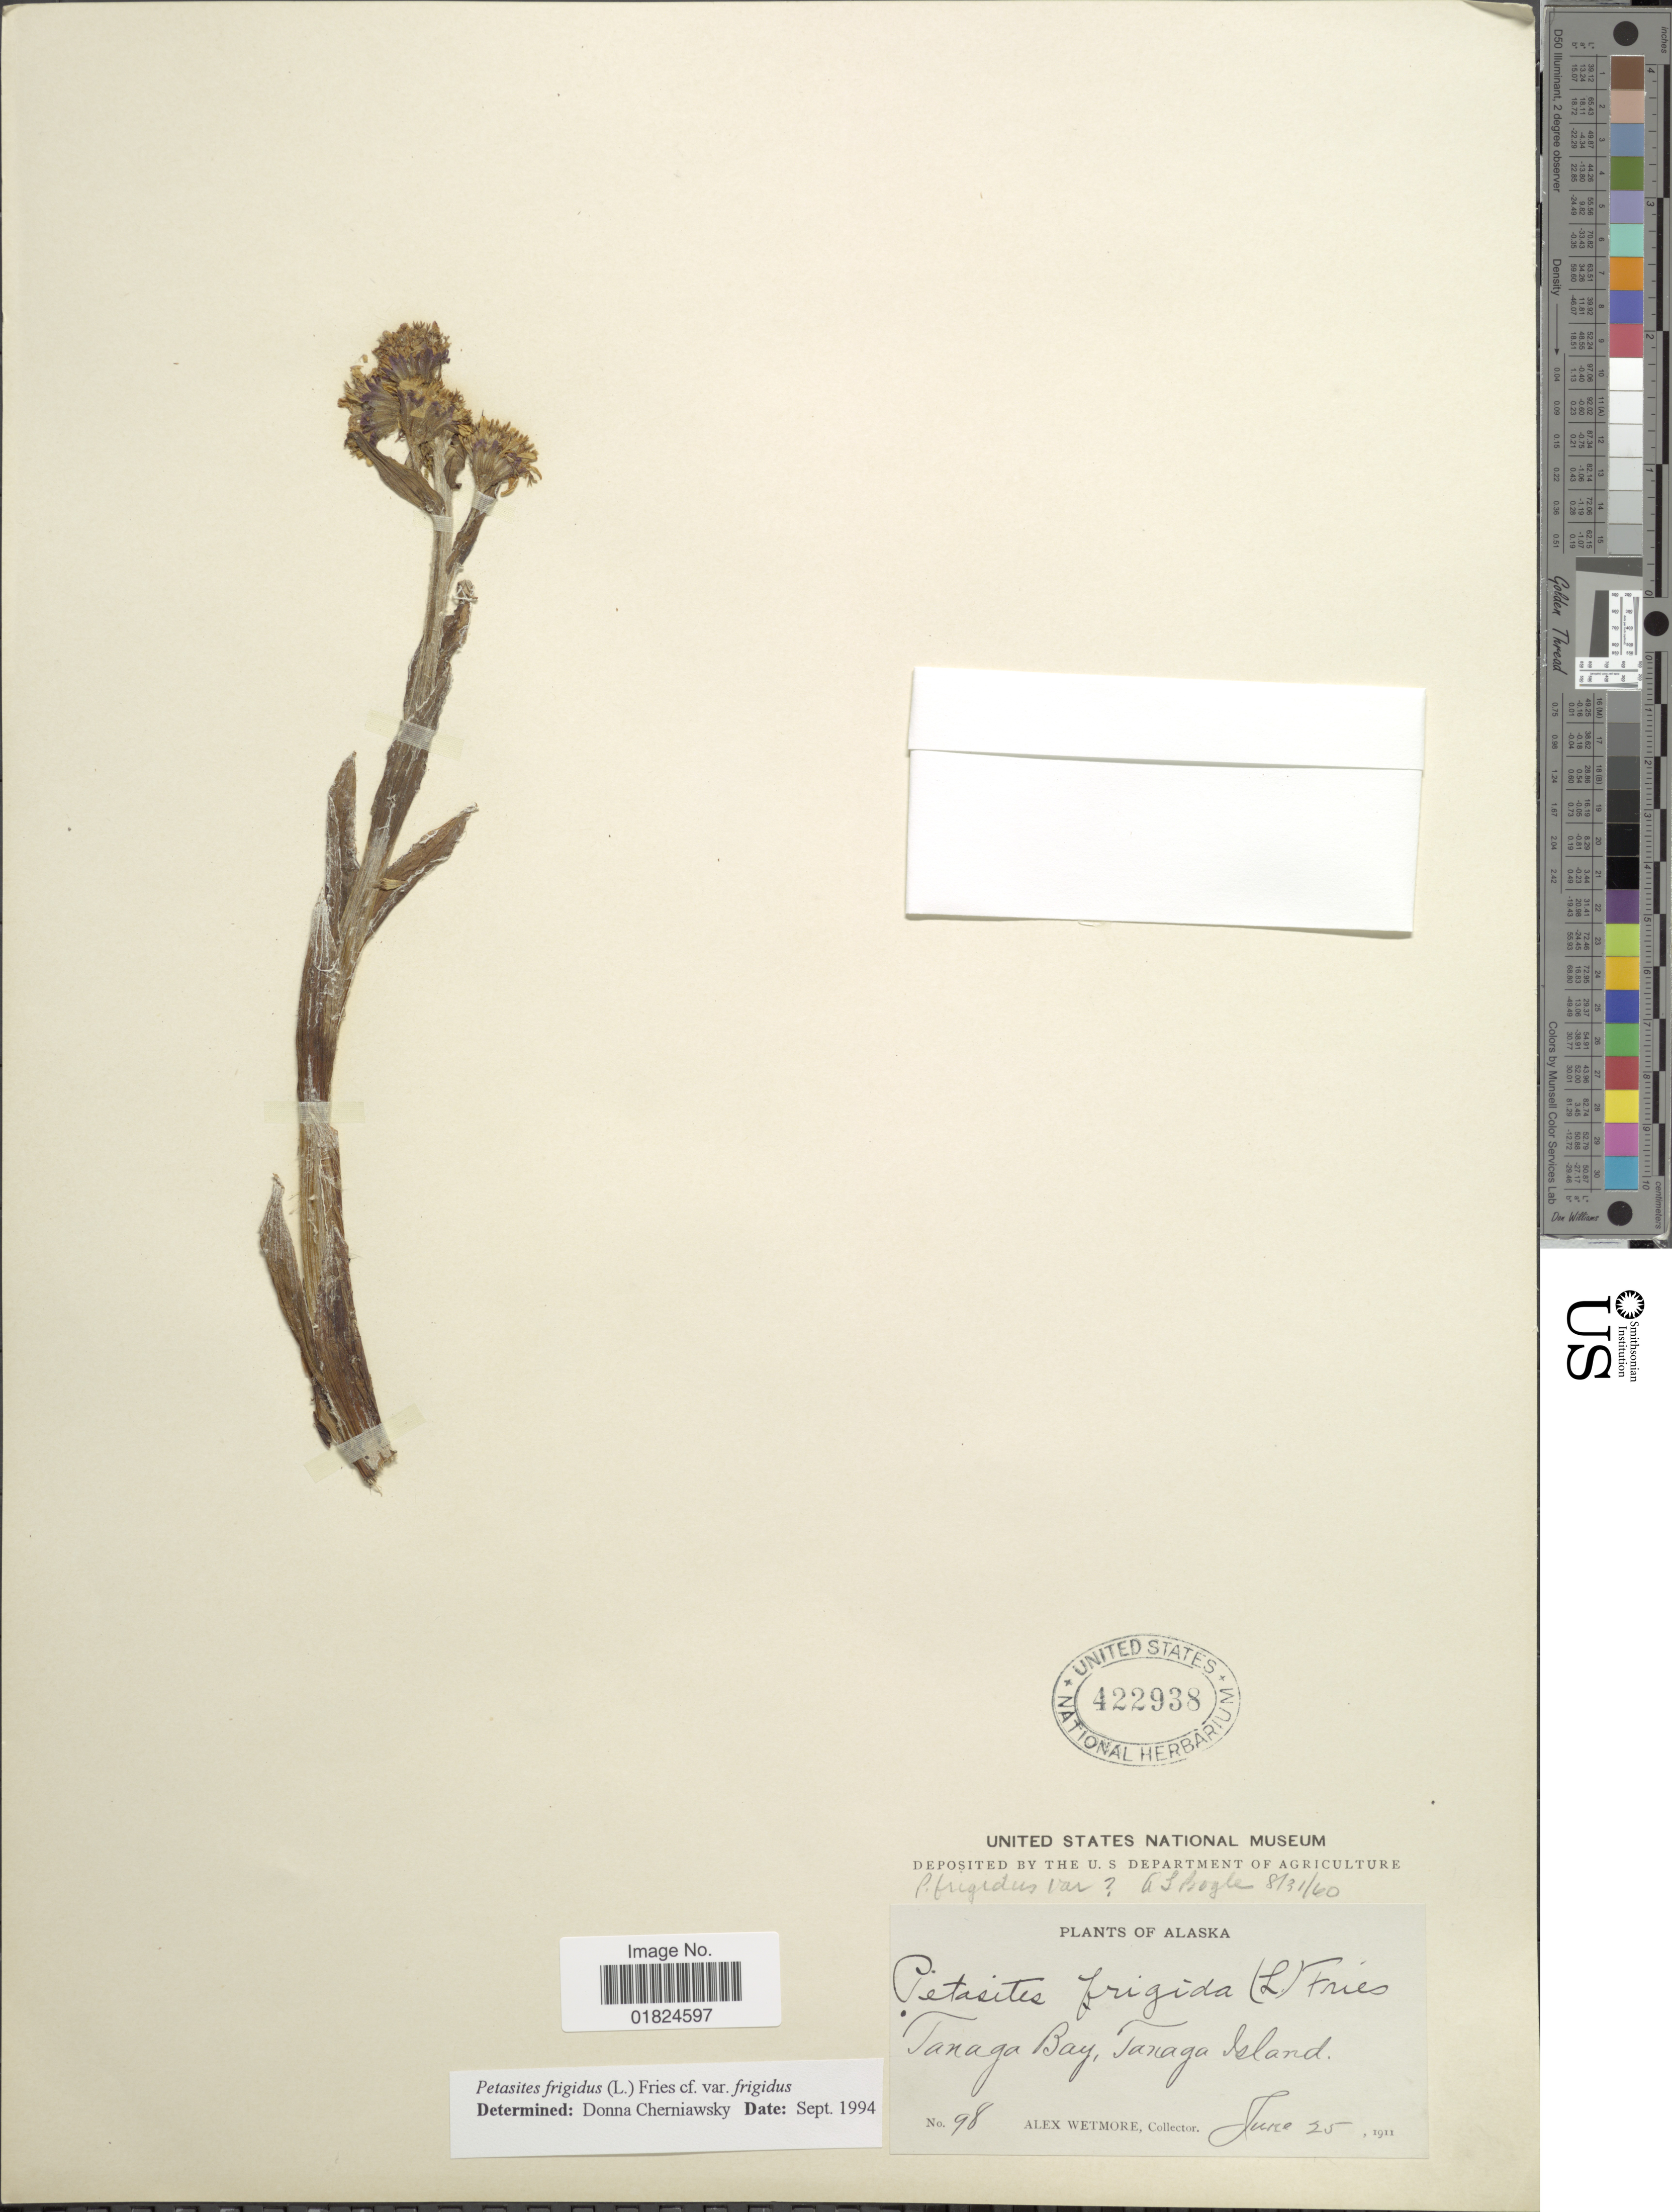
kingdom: Plantae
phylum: Tracheophyta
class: Magnoliopsida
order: Asterales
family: Asteraceae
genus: Petasites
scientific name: Petasites frigidus var. frigidus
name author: (L.) Fr.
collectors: A. Wetmore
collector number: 98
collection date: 1911-06-20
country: United States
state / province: Alaska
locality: Tanaga Bay, Tanaga Island.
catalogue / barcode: US 422938